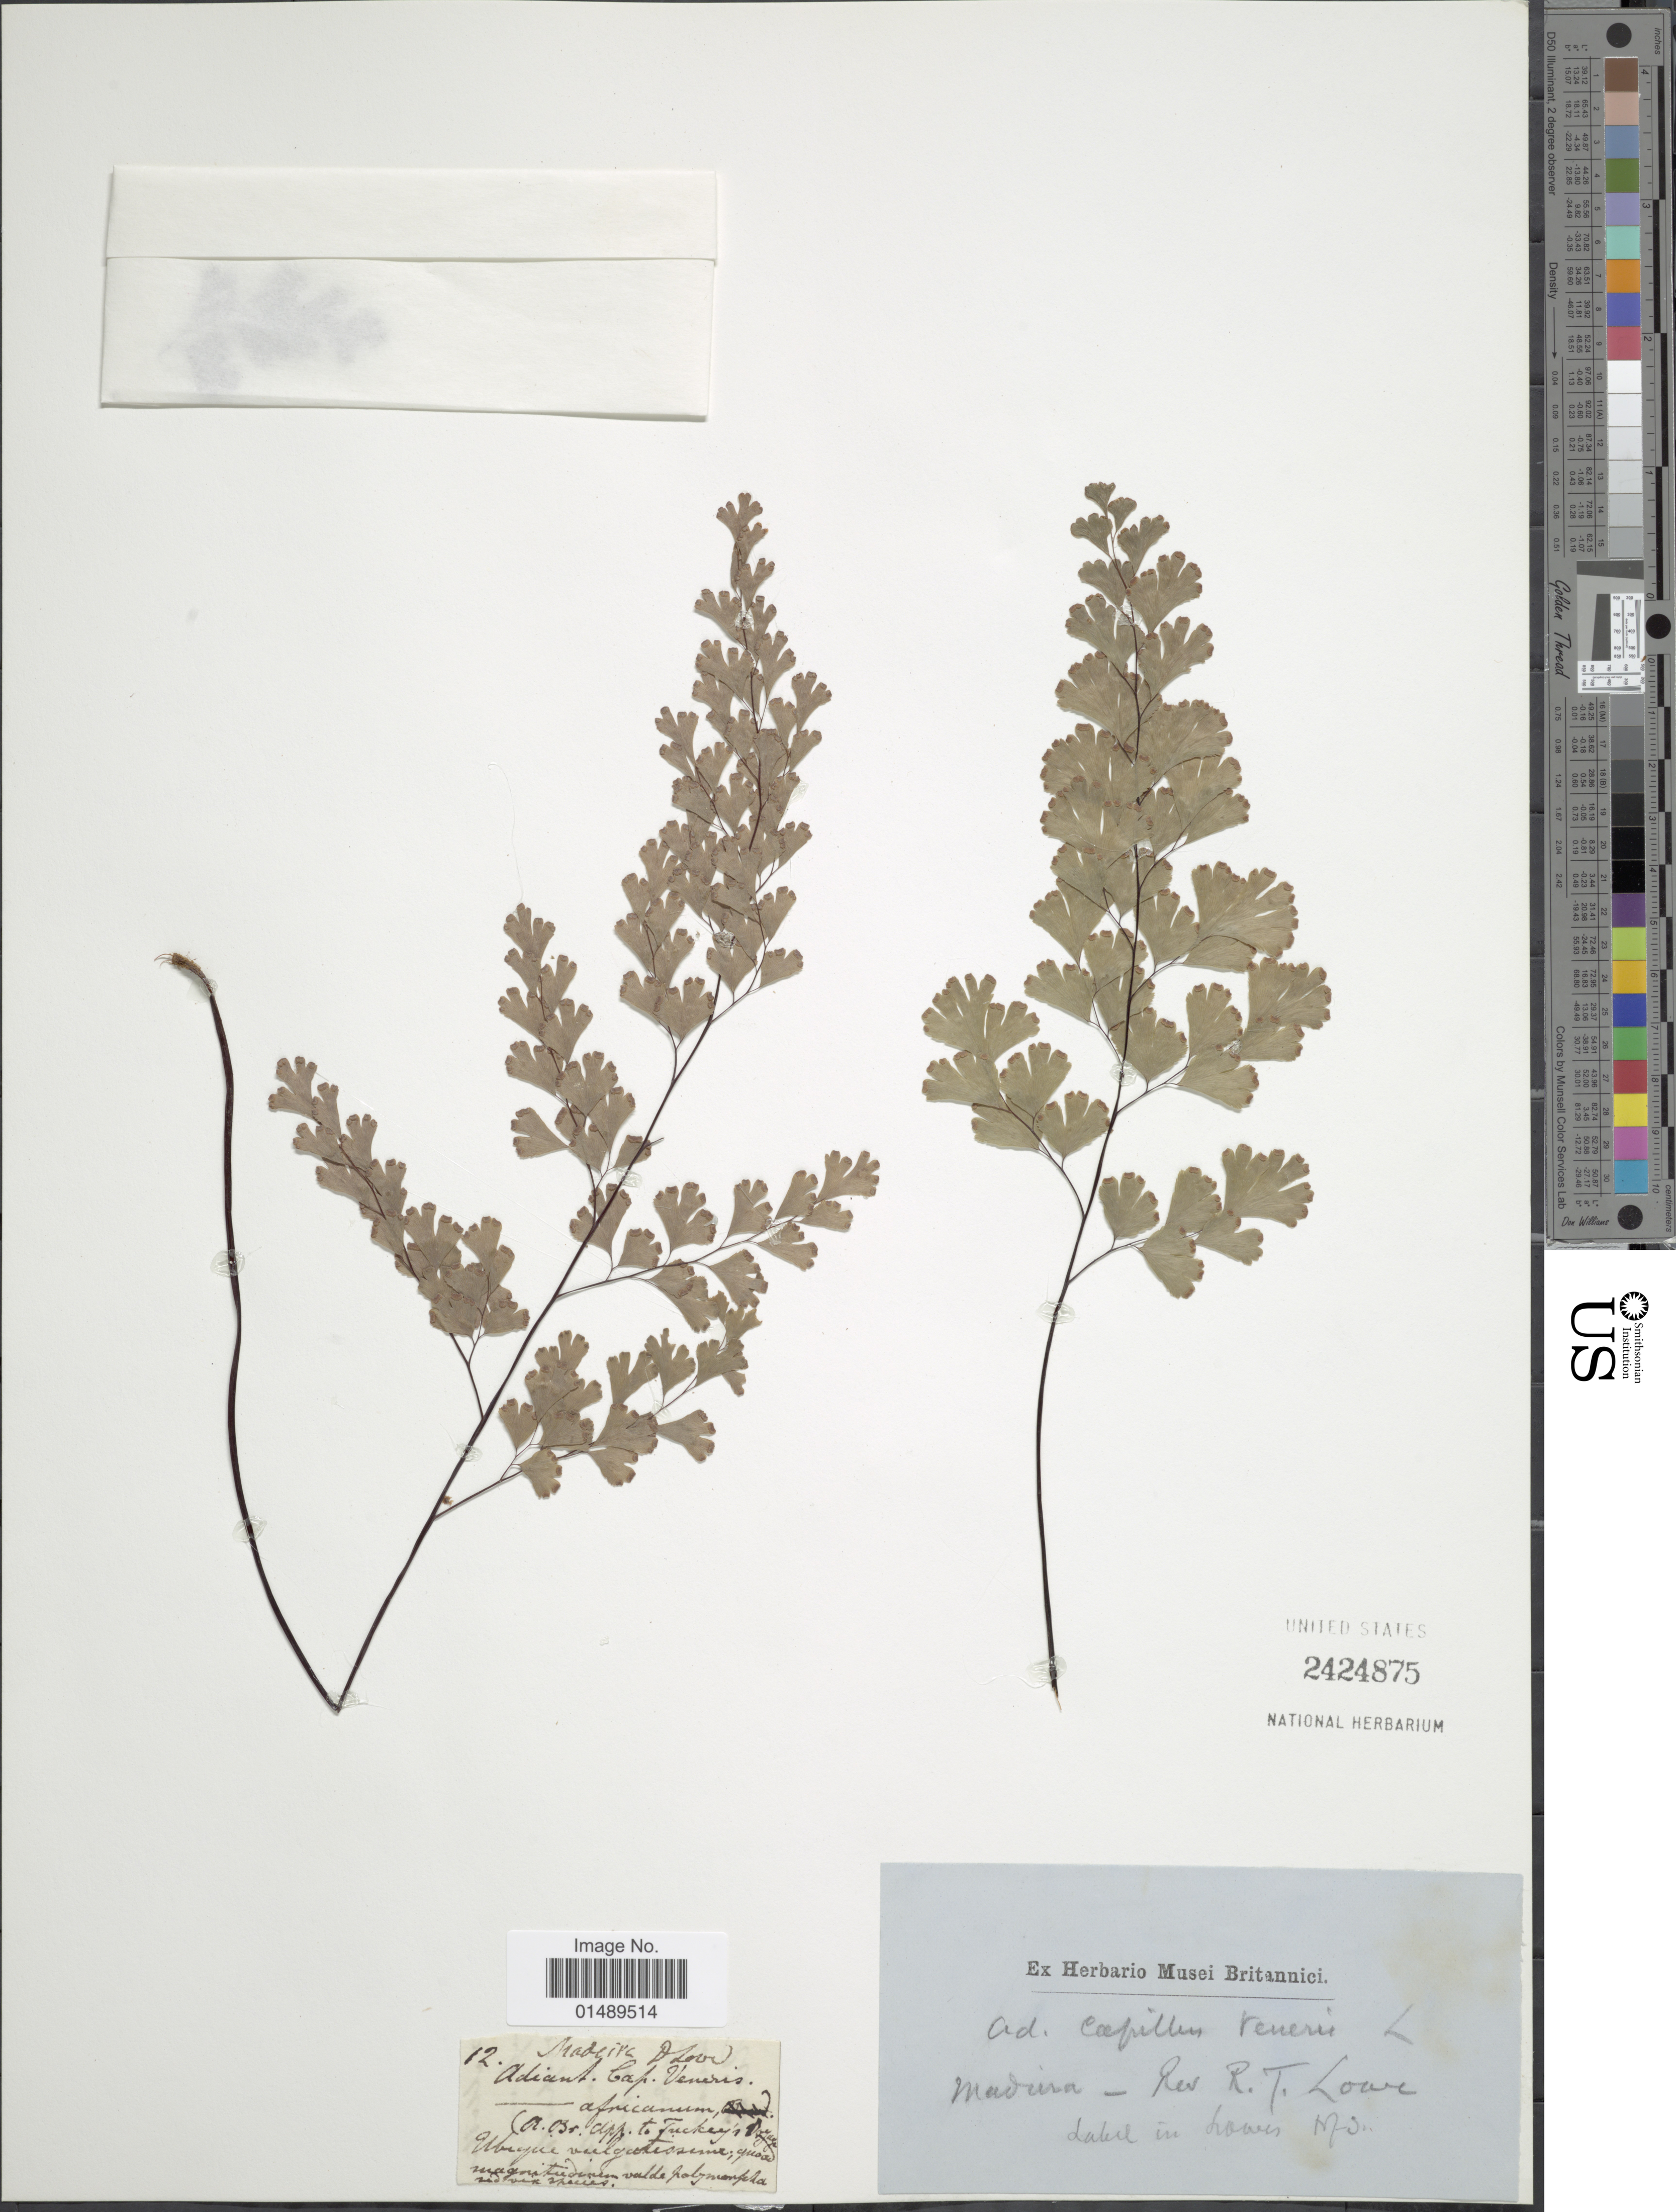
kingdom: Plantae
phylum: Tracheophyta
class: Polypodiopsida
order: Polypodiales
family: Pteridaceae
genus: Adiantum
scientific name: Adiantum capillus-veneris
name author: L.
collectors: R. T. Lowe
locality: Lake in Lowes [interpreted]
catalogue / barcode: US 2424875